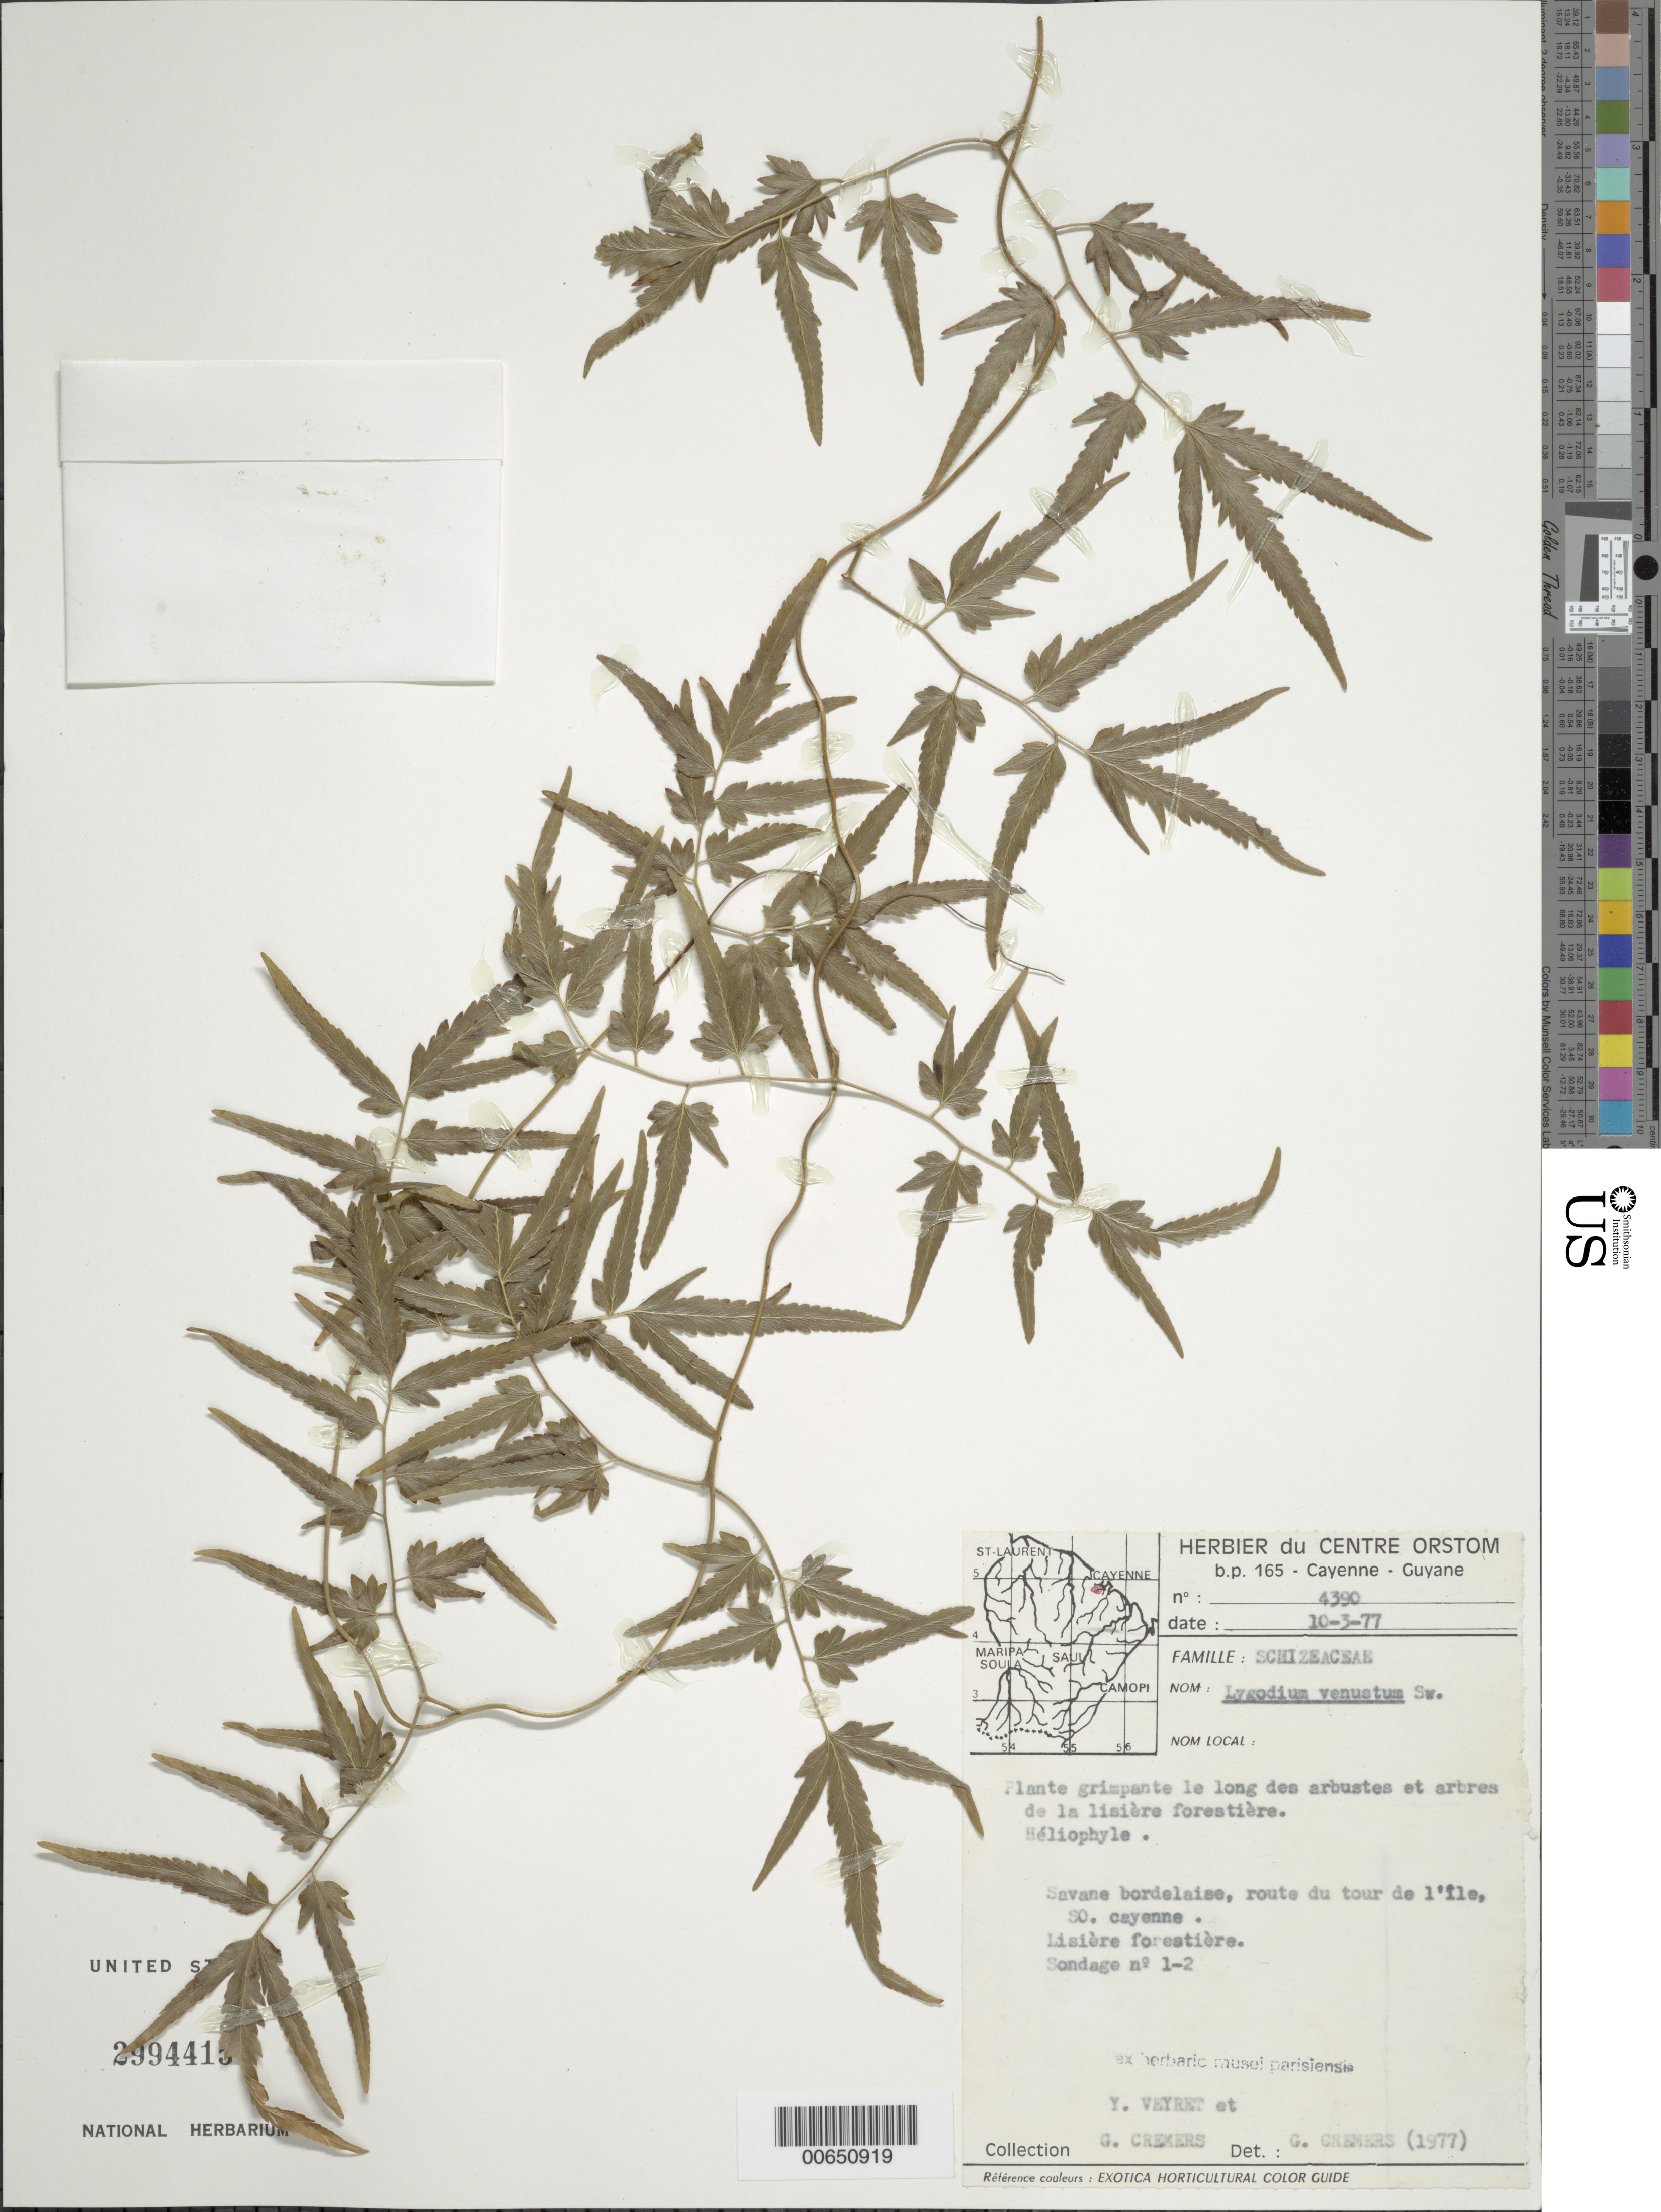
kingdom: Plantae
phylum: Tracheophyta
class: Polypodiopsida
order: Schizaeales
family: Lygodiaceae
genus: Lygodium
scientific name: Lygodium venustum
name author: Sw.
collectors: Y. Veyret & G. Cremers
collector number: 4390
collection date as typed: Transcribed d/m/y: 10/3/77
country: French Guiana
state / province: Cayenne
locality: Savane bordelaise, route du tour de l'î, SO.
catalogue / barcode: US 2994415